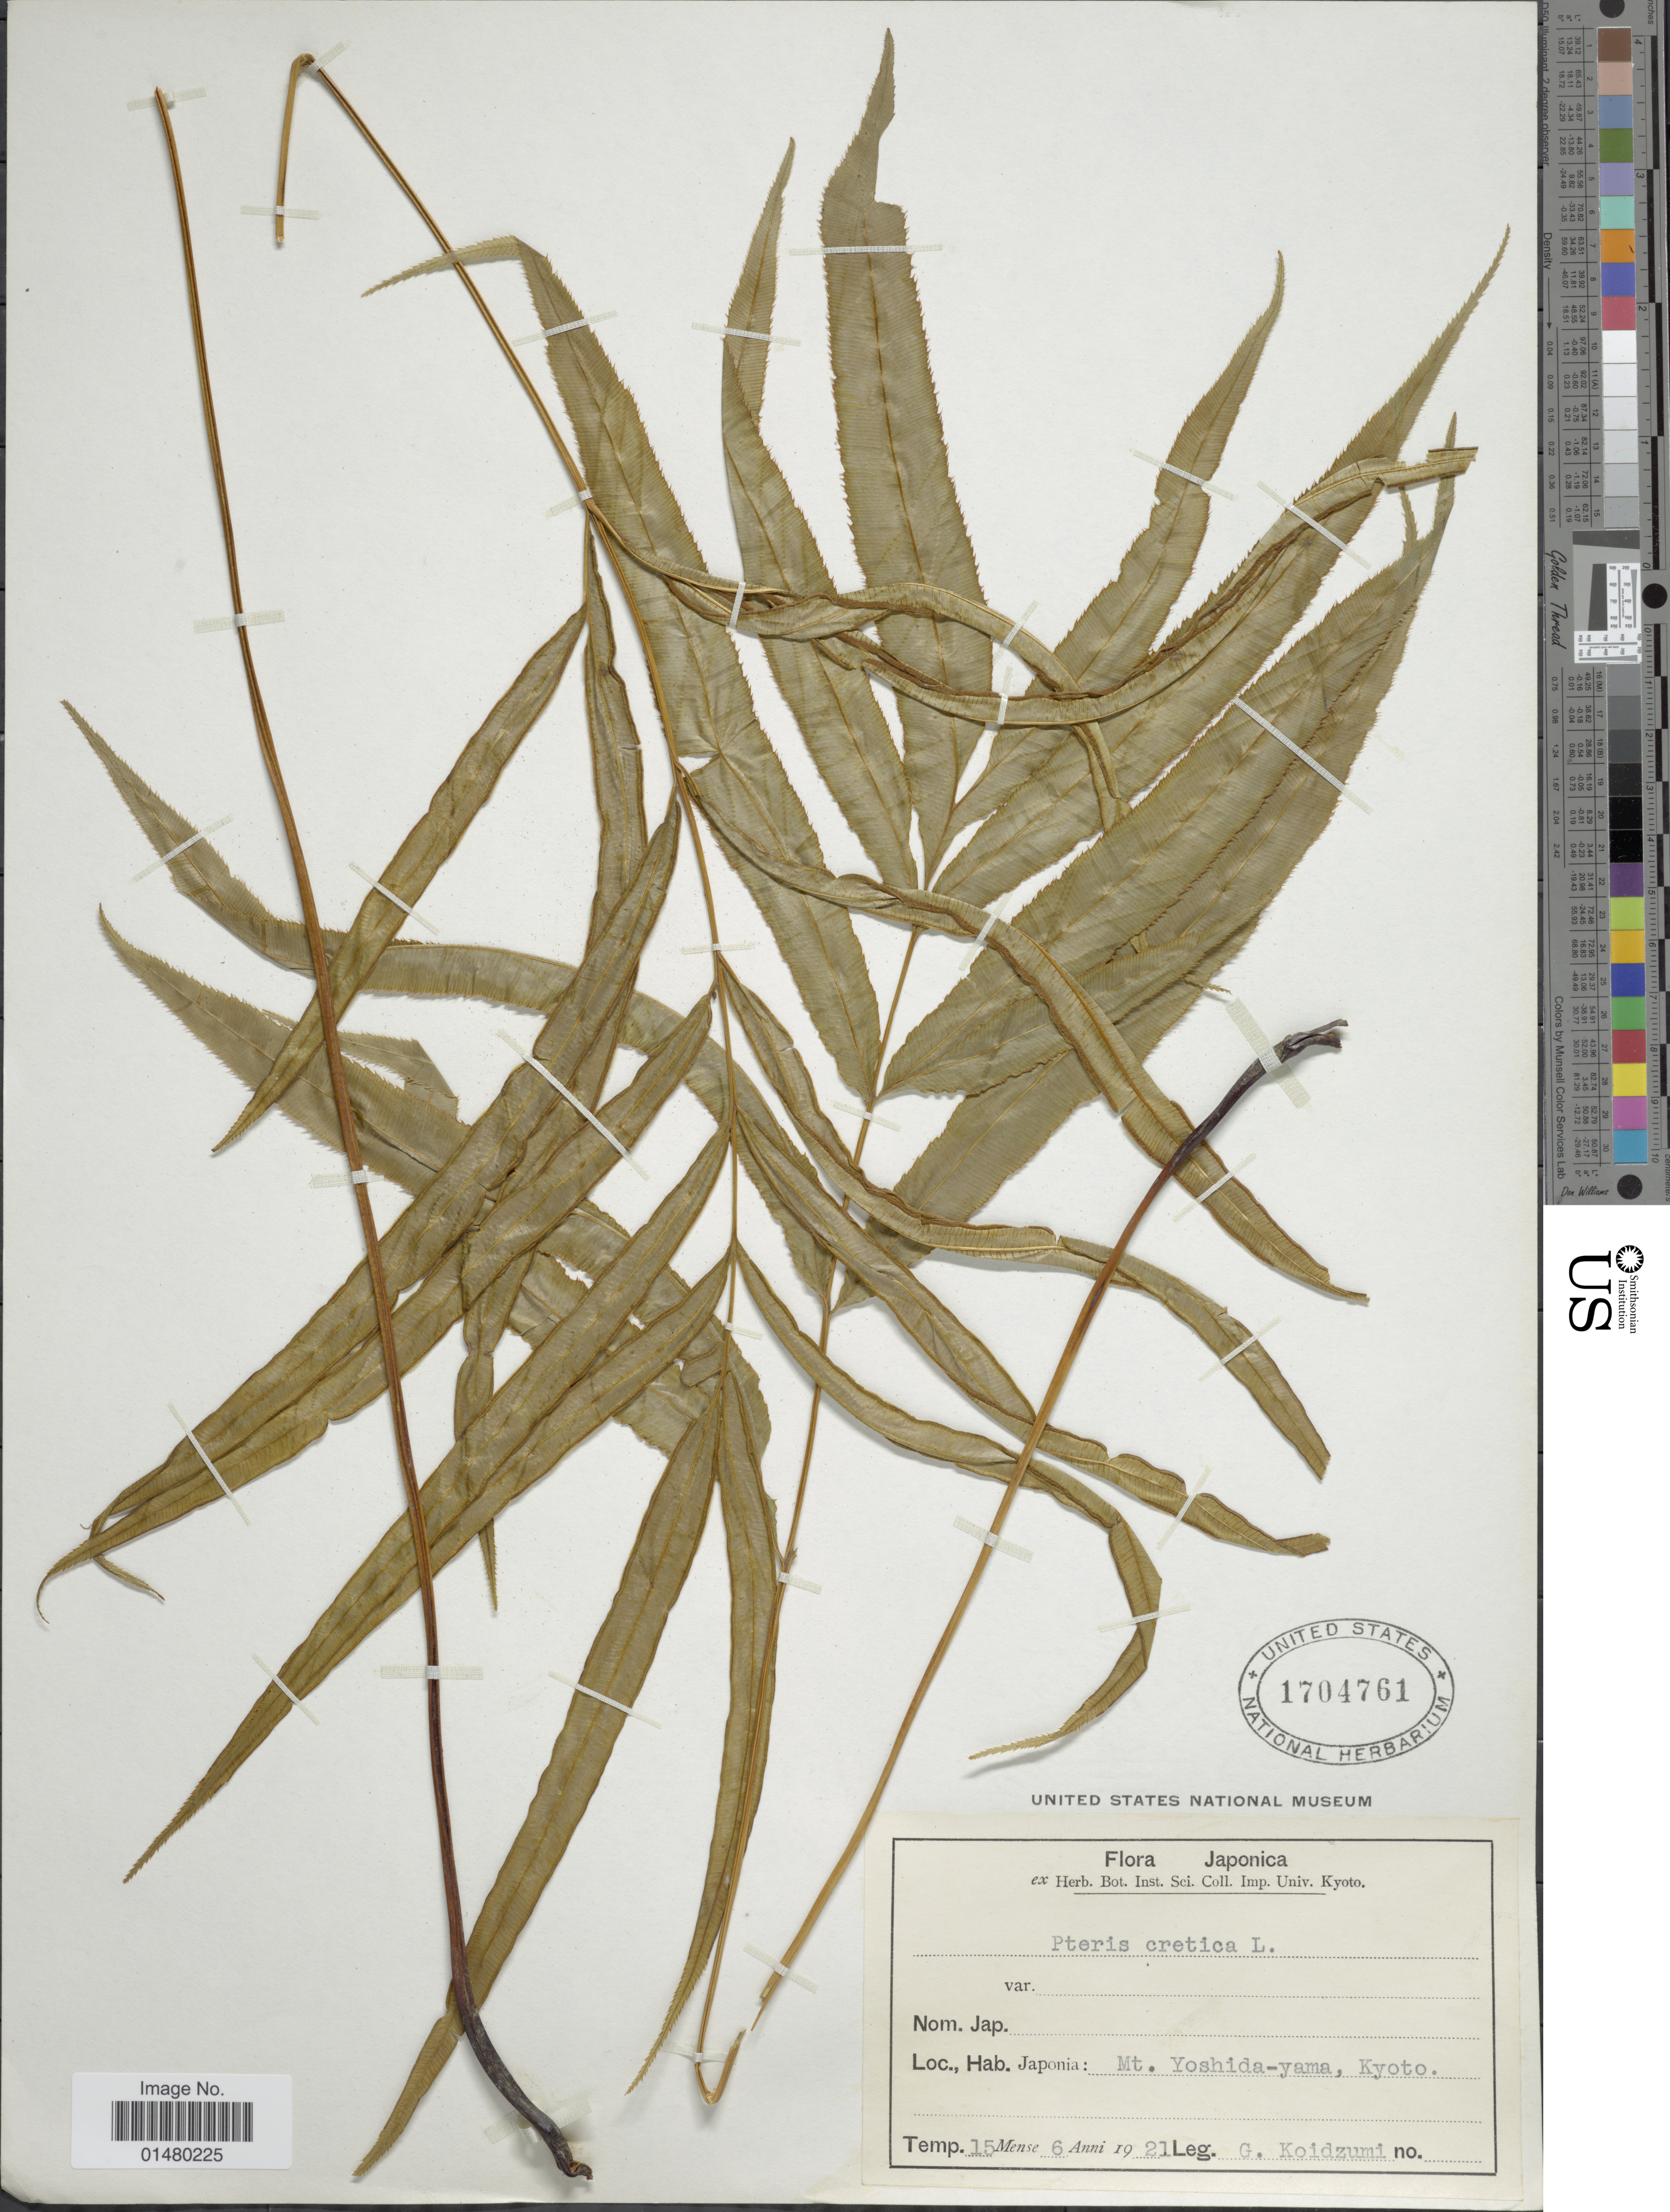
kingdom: Plantae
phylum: Tracheophyta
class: Polypodiopsida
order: Polypodiales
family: Pteridaceae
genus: Pteris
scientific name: Pteris cretica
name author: L.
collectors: G. Koidzumi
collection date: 1921-06-15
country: Japan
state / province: Kyoto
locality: Mt. Yoshida-yama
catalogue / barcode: US 1704761